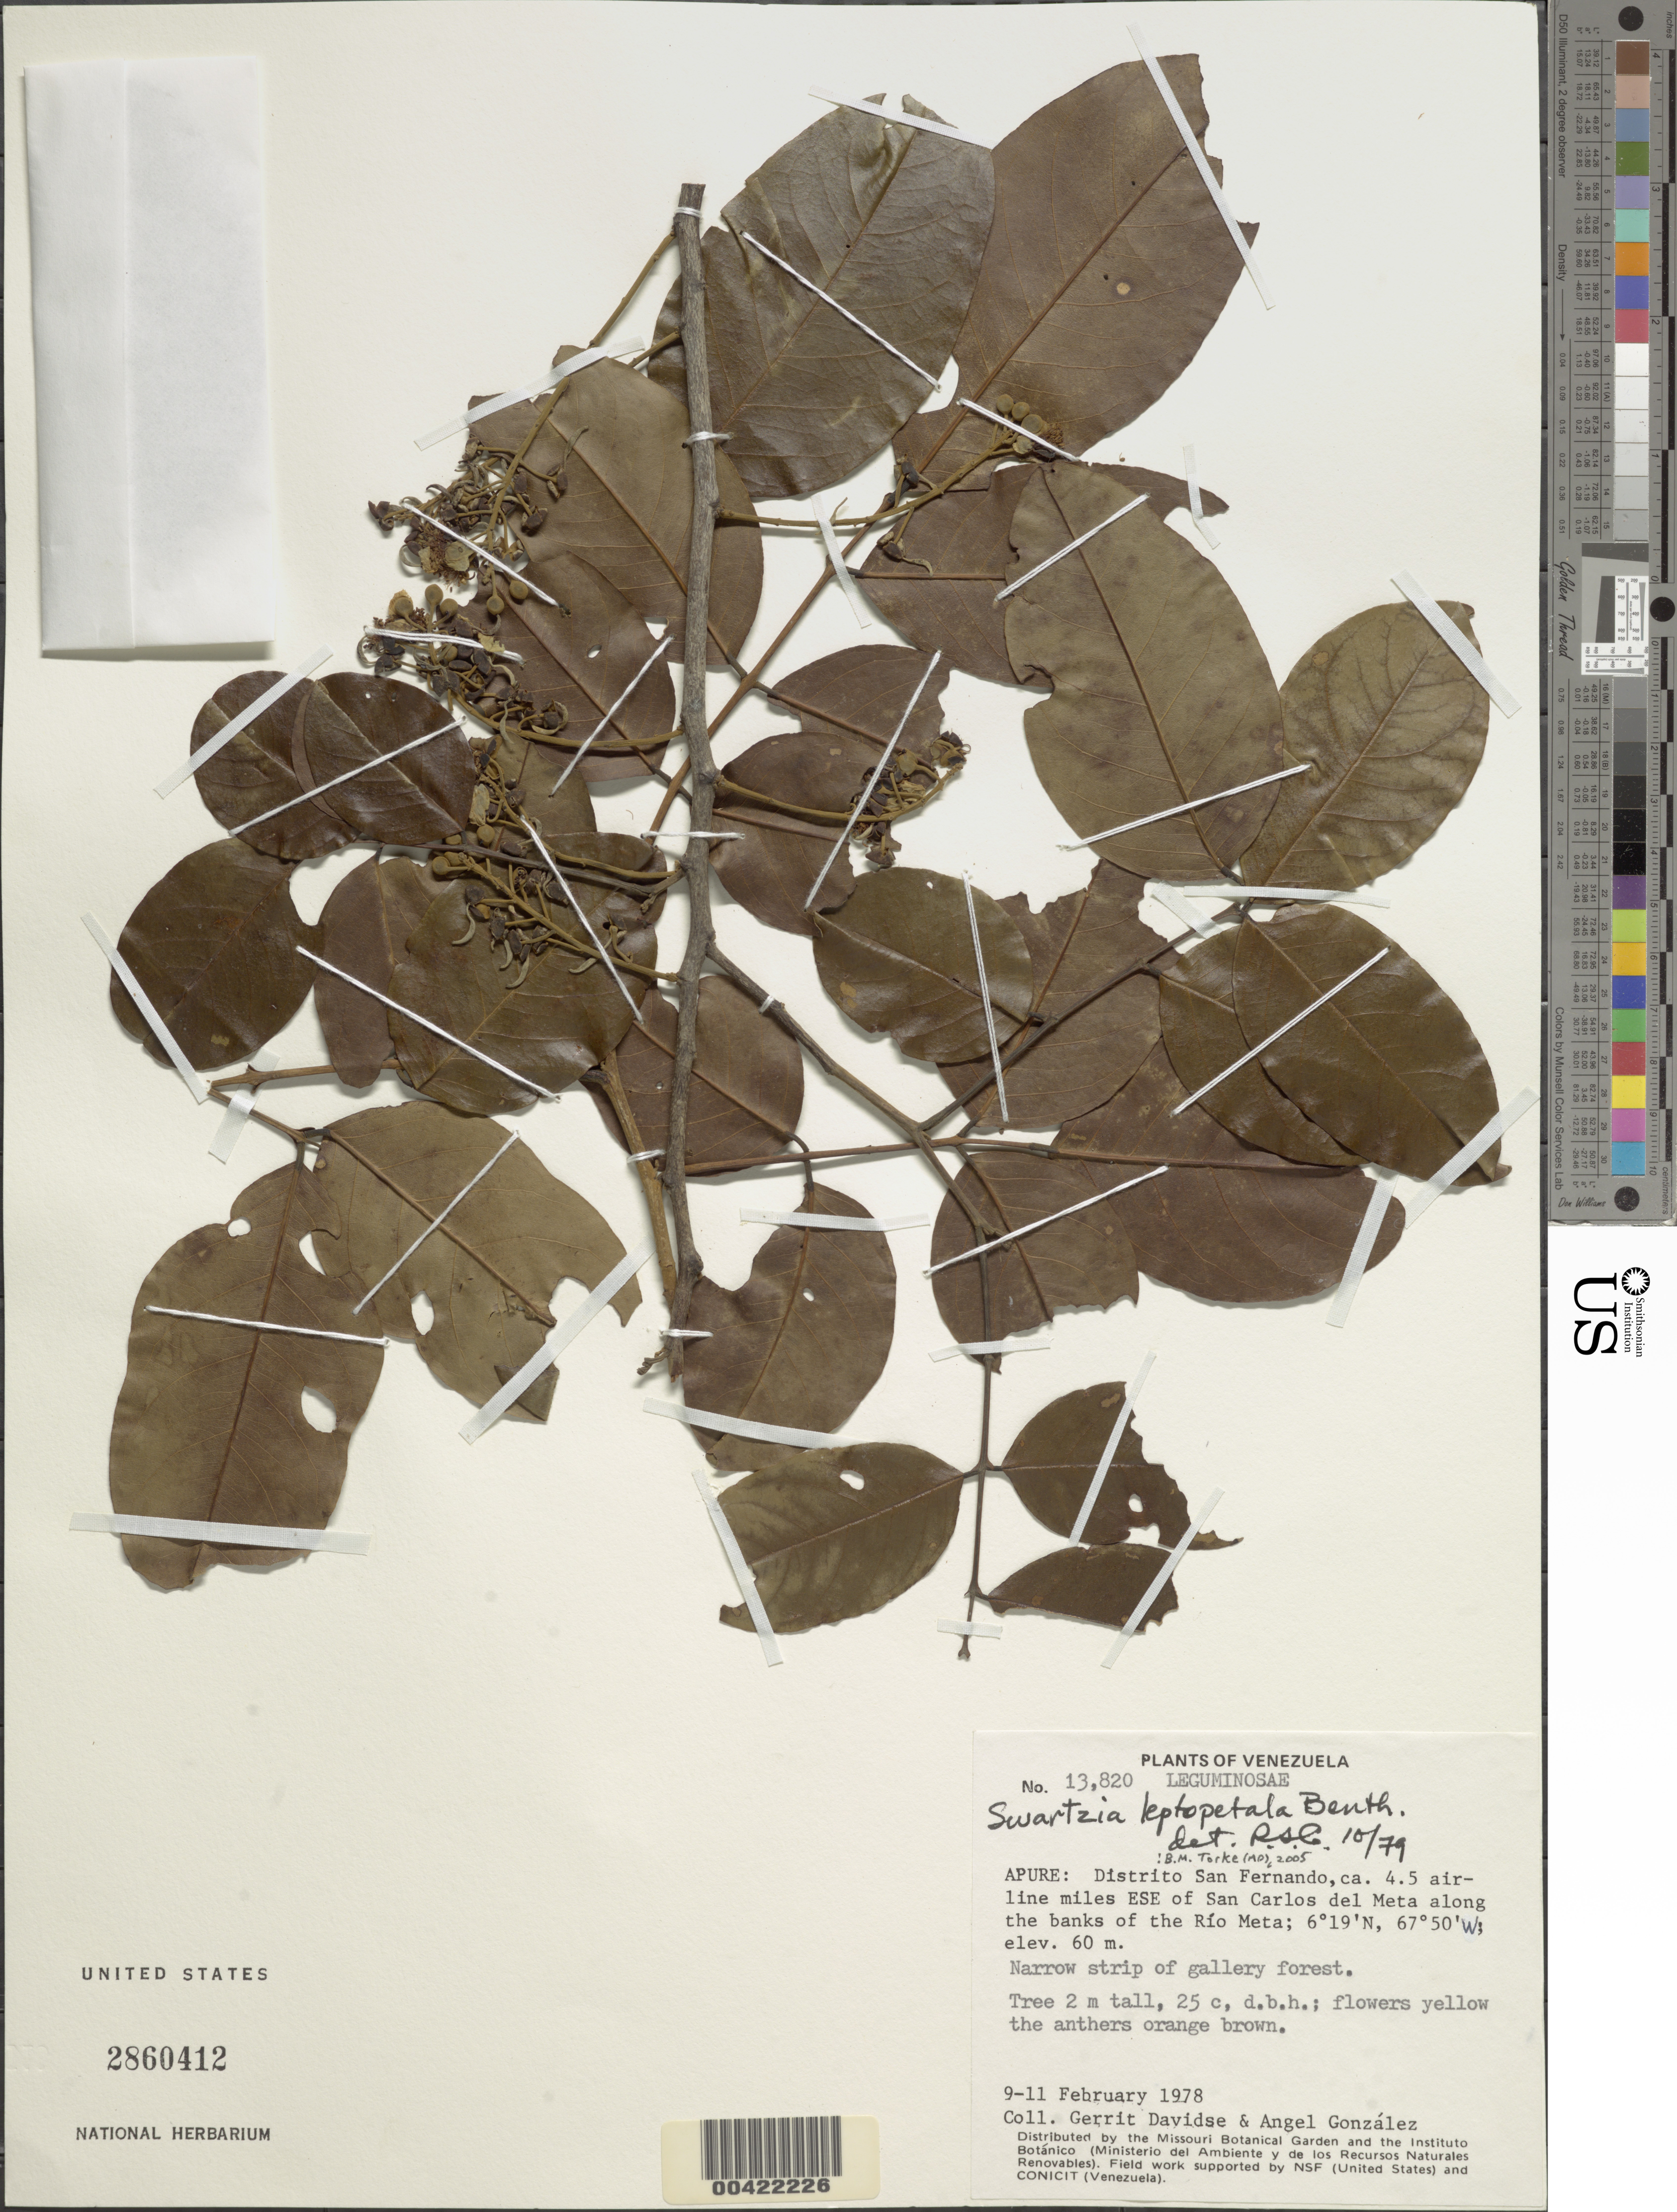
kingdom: Plantae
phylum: Tracheophyta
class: Magnoliopsida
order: Fabales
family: Fabaceae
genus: Swartzia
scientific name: Swartzia leptopetala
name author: Benth.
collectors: G. Davidse & A. C. González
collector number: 13820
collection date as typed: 09 Feb 1978 to 11 Feb 1978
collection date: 1978-02-09/1978-02-11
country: Venezuela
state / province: Apure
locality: Las caracaras, near; 4.5 airline km ese of san carlos de meta; bank of rio meta; distrito san fernado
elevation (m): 60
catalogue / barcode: US 2860412